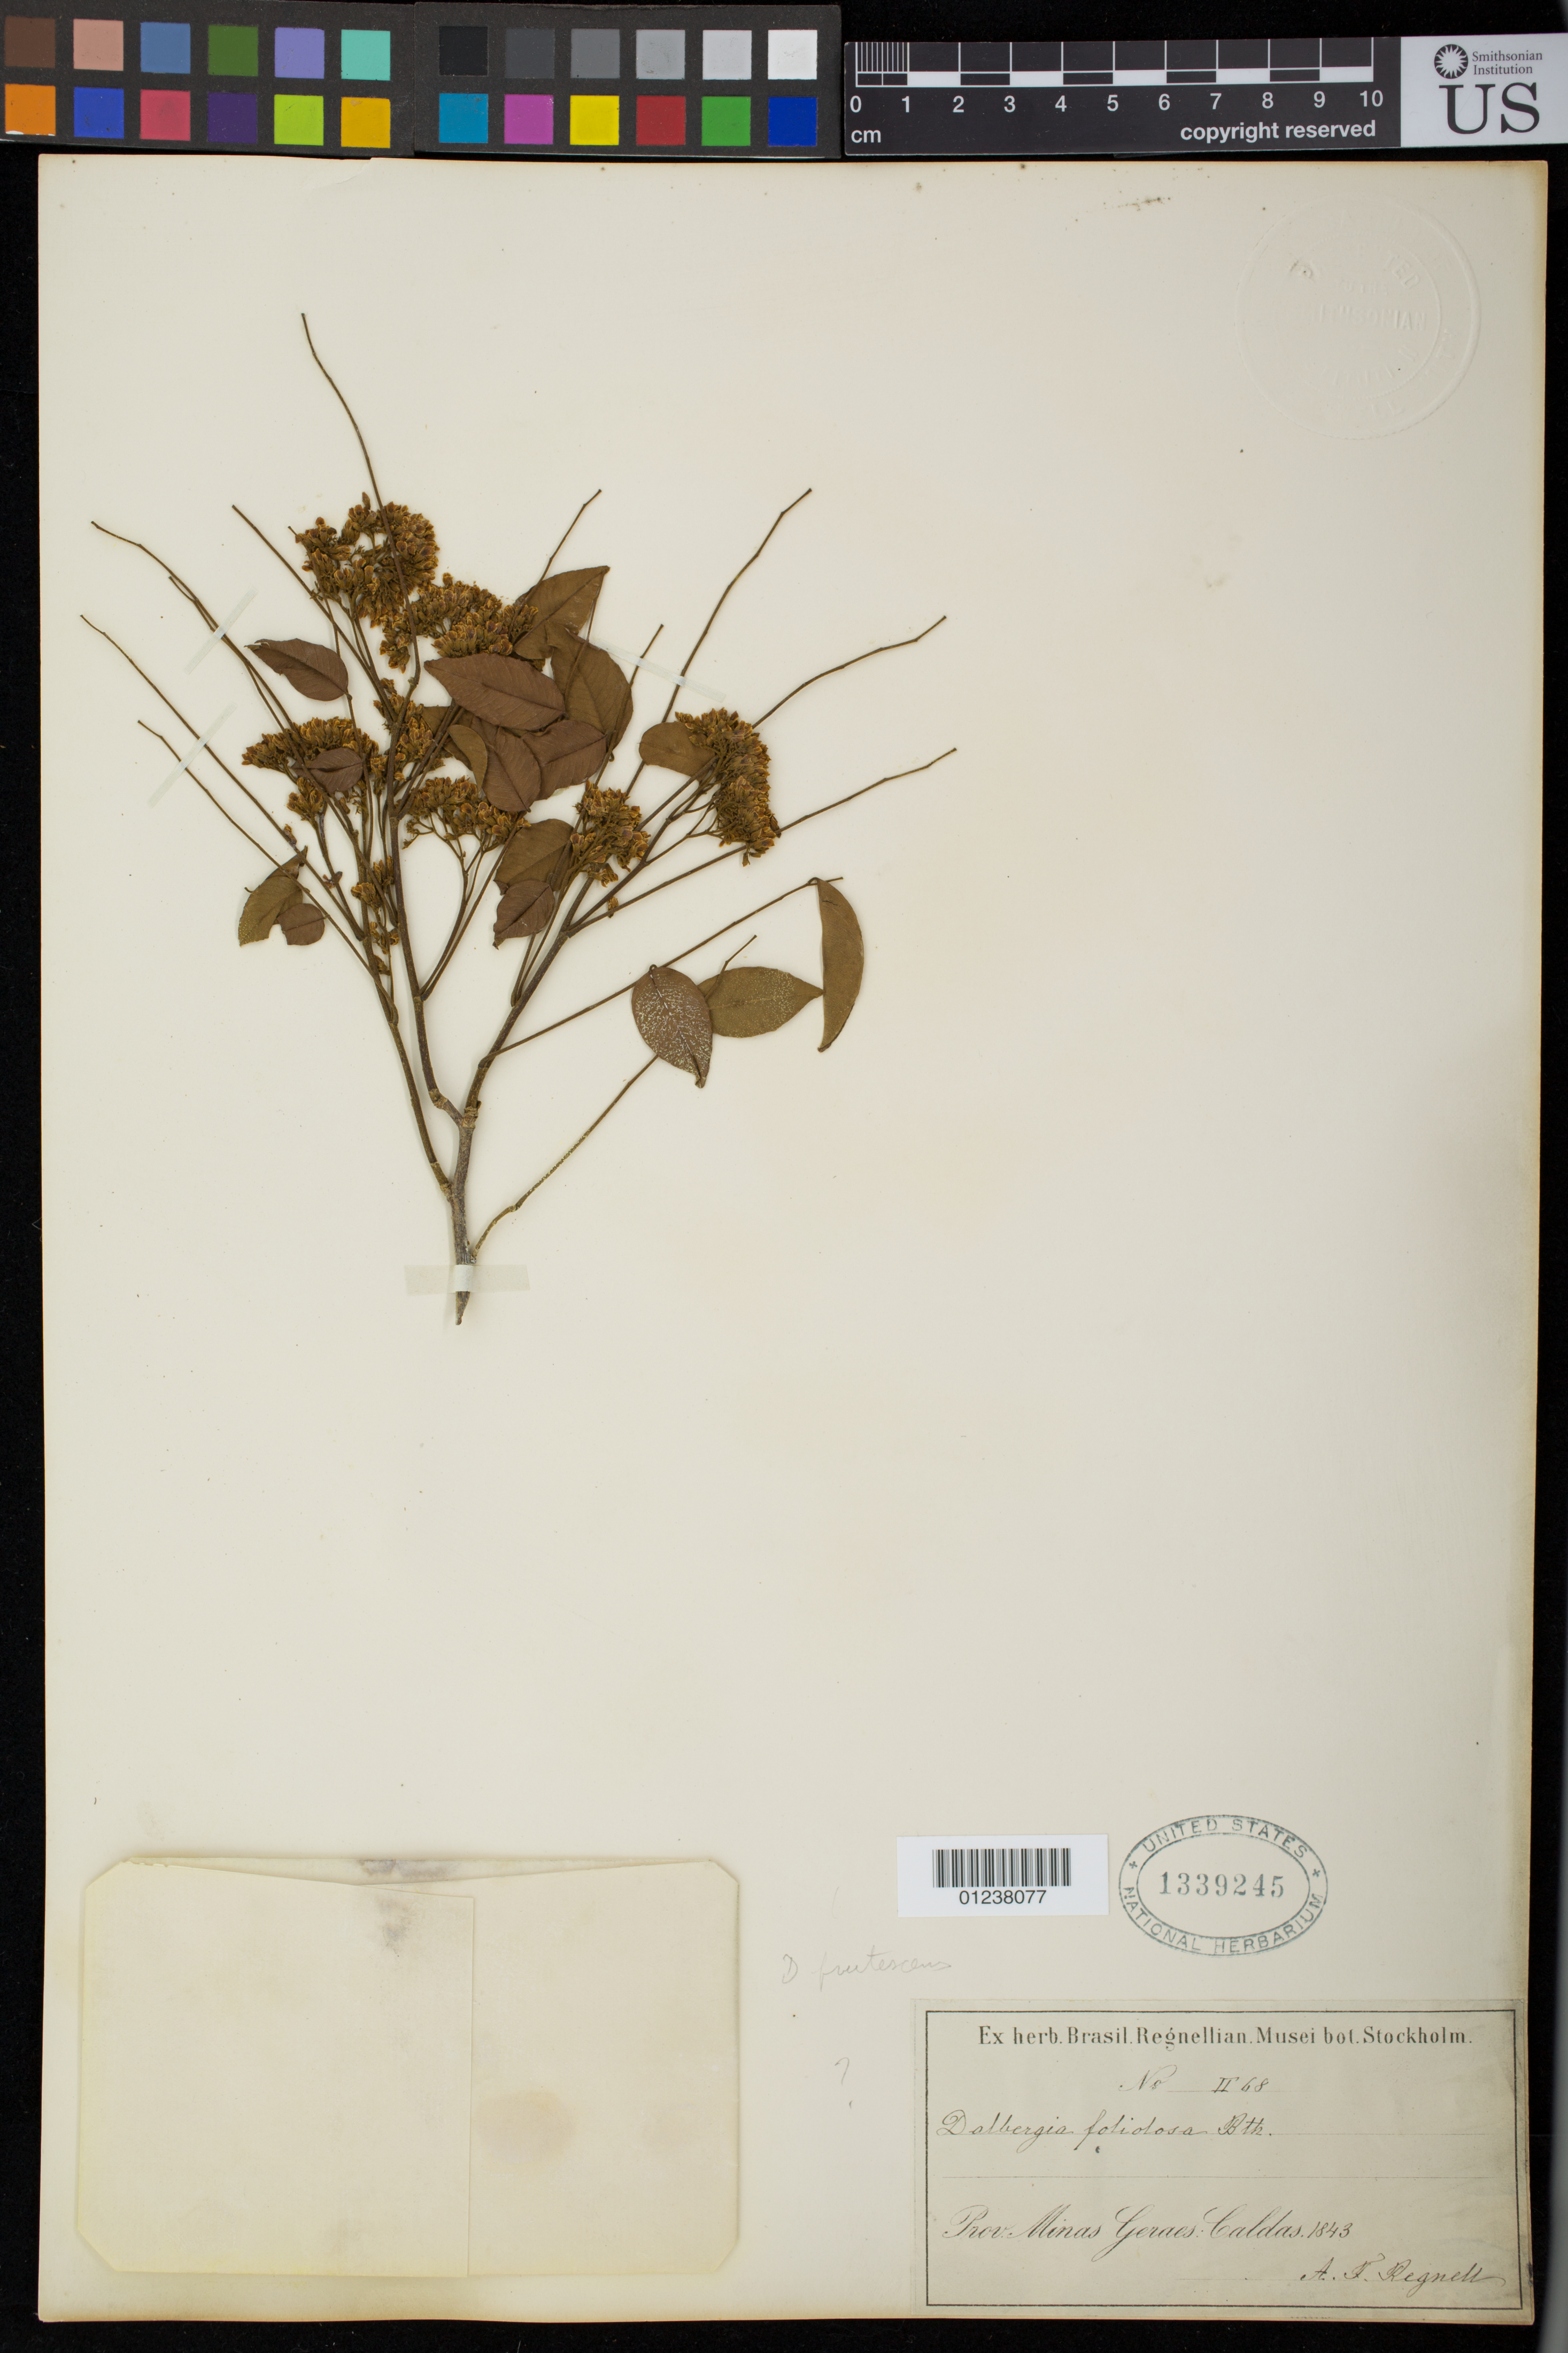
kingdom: Plantae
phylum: Tracheophyta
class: Magnoliopsida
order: Fabales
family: Fabaceae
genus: Dalbergia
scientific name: Dalbergia frutescens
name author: (Vell.) Britton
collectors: A. F. Regnell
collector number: II68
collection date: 1843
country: Brazil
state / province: Minas Gerais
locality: Caldas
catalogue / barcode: US 1339245